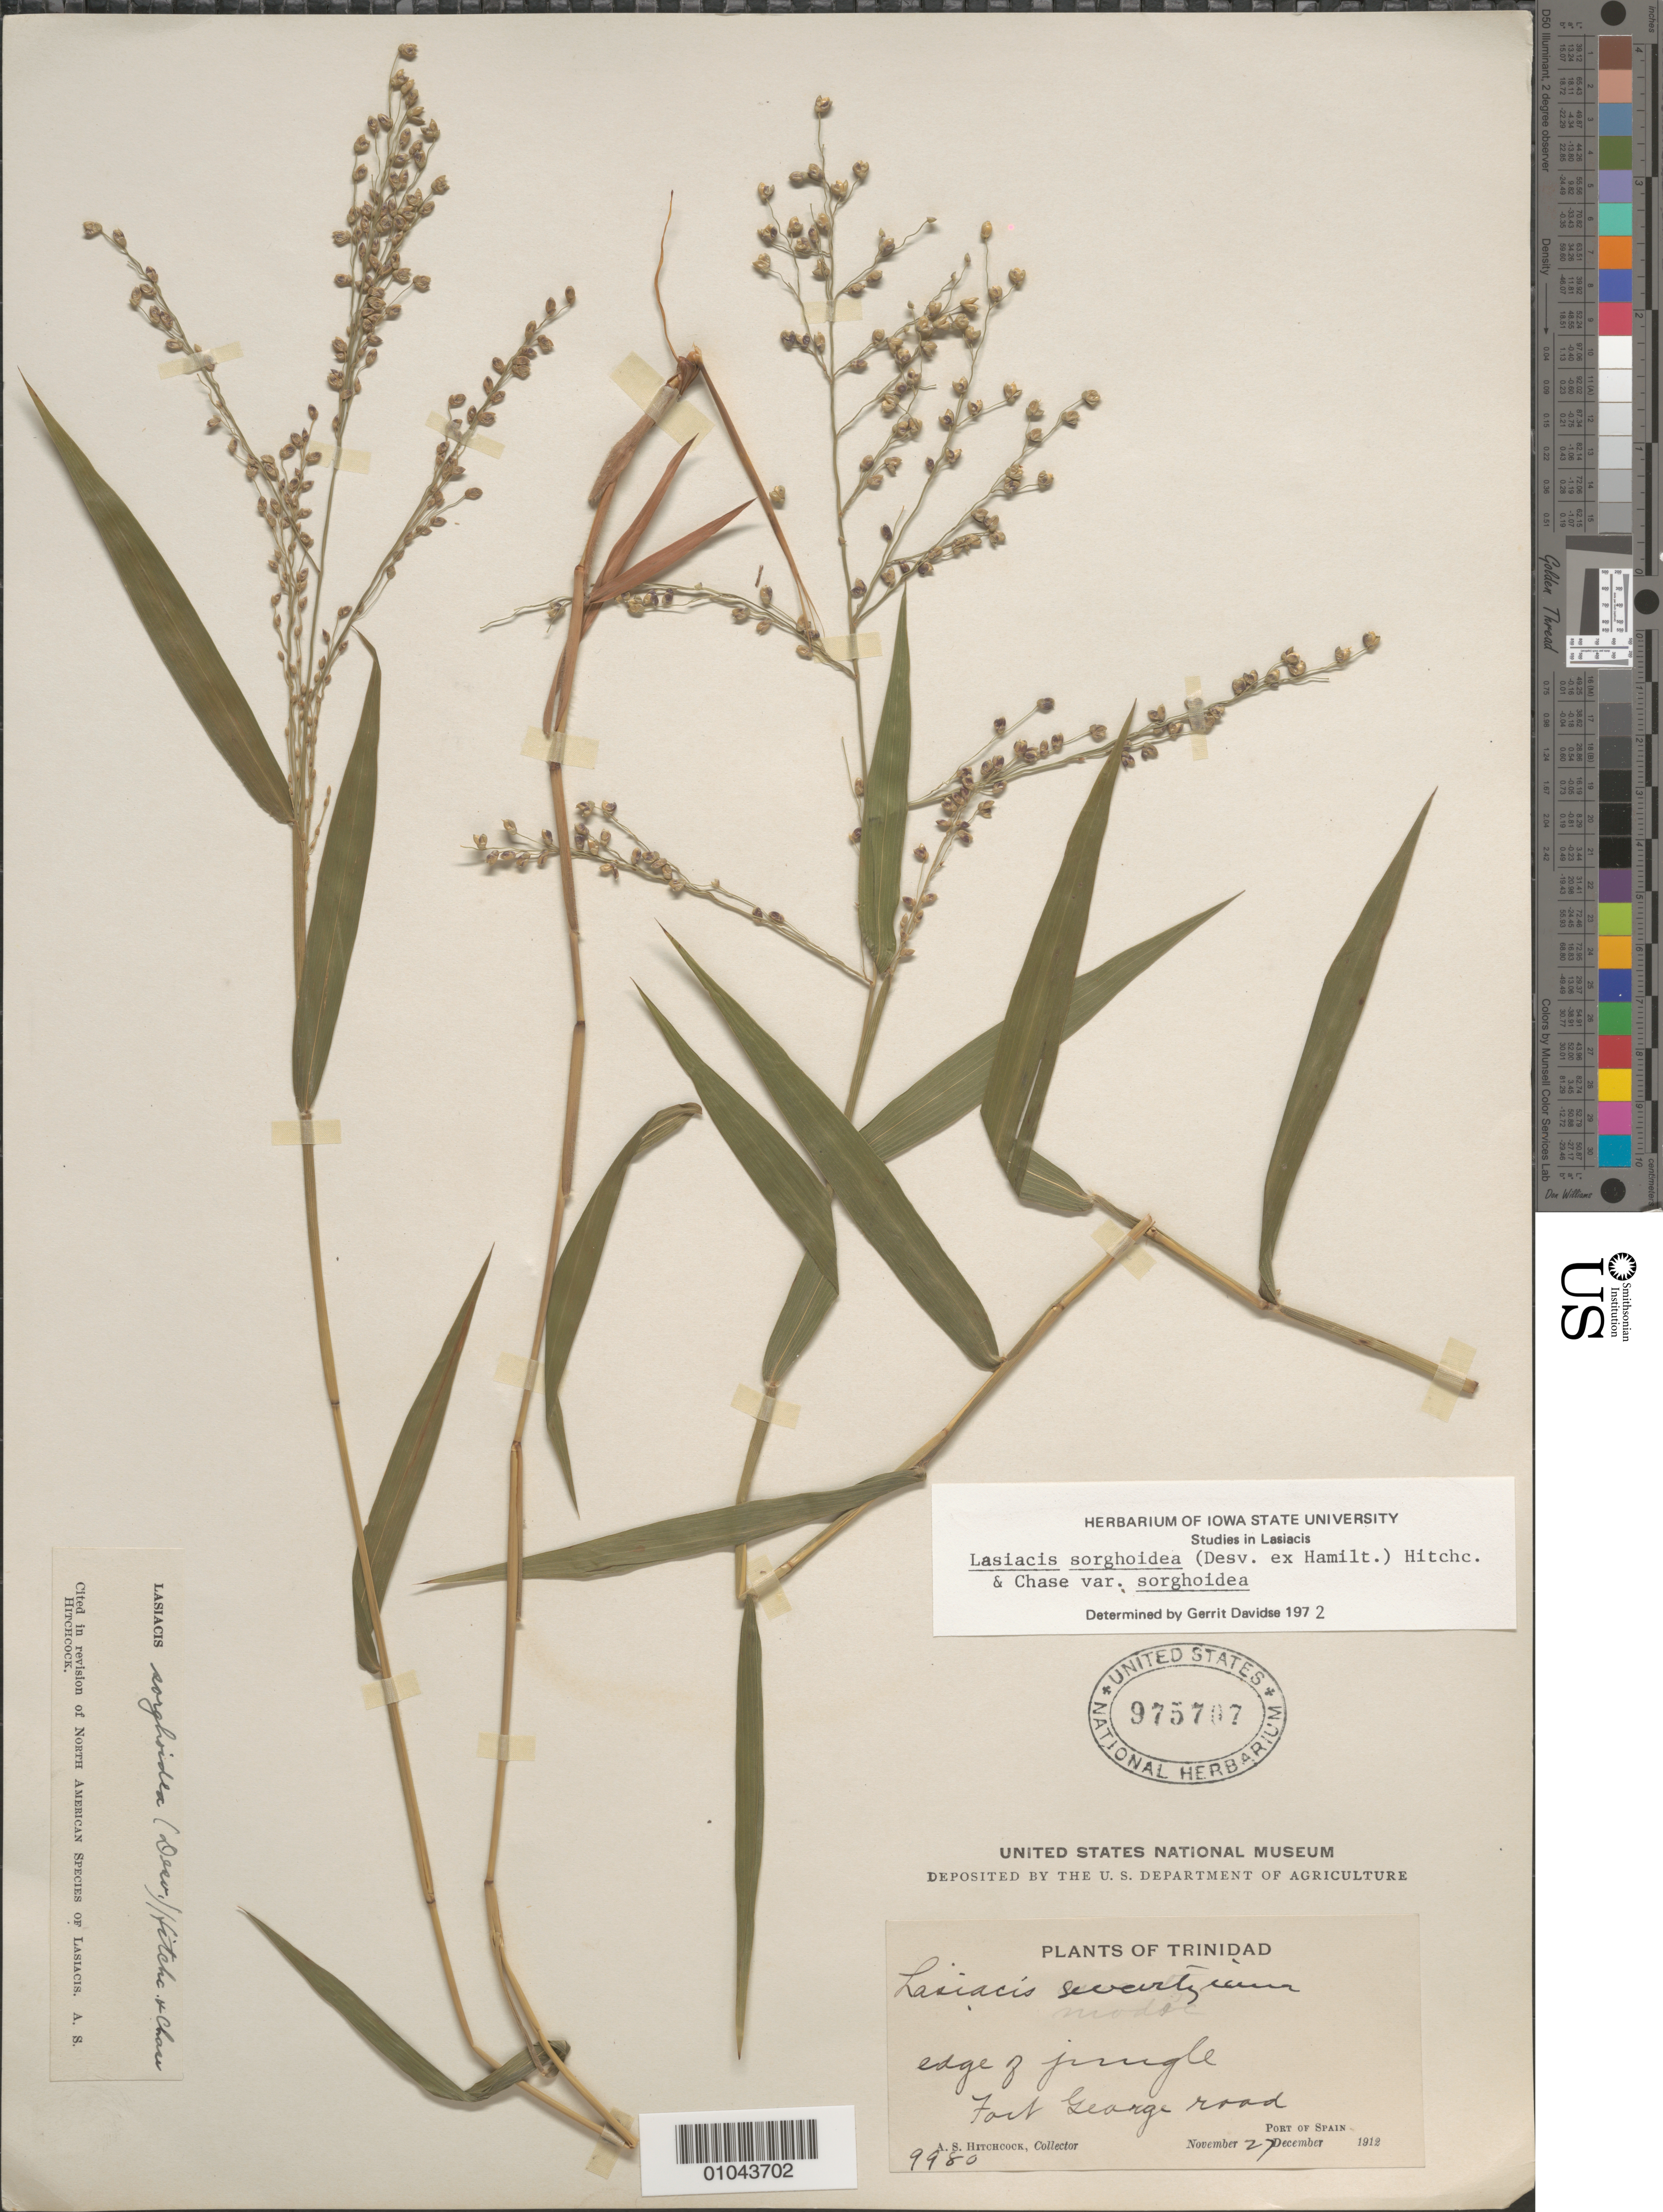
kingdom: Plantae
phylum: Tracheophyta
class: Liliopsida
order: Poales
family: Poaceae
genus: Lasiacis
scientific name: Lasiacis sorghoidea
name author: (Desv. ex Ham.) Hitchc. & Chase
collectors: A. S. Hitchcock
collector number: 9980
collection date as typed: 27 Nov 1912 or 27 Dec 1912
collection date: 1912-11-27 or 1912-12-27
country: Trinidad and Tobago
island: Trinidad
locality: edge of jungle, Fort George road, Port of Spain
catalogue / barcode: US 975707